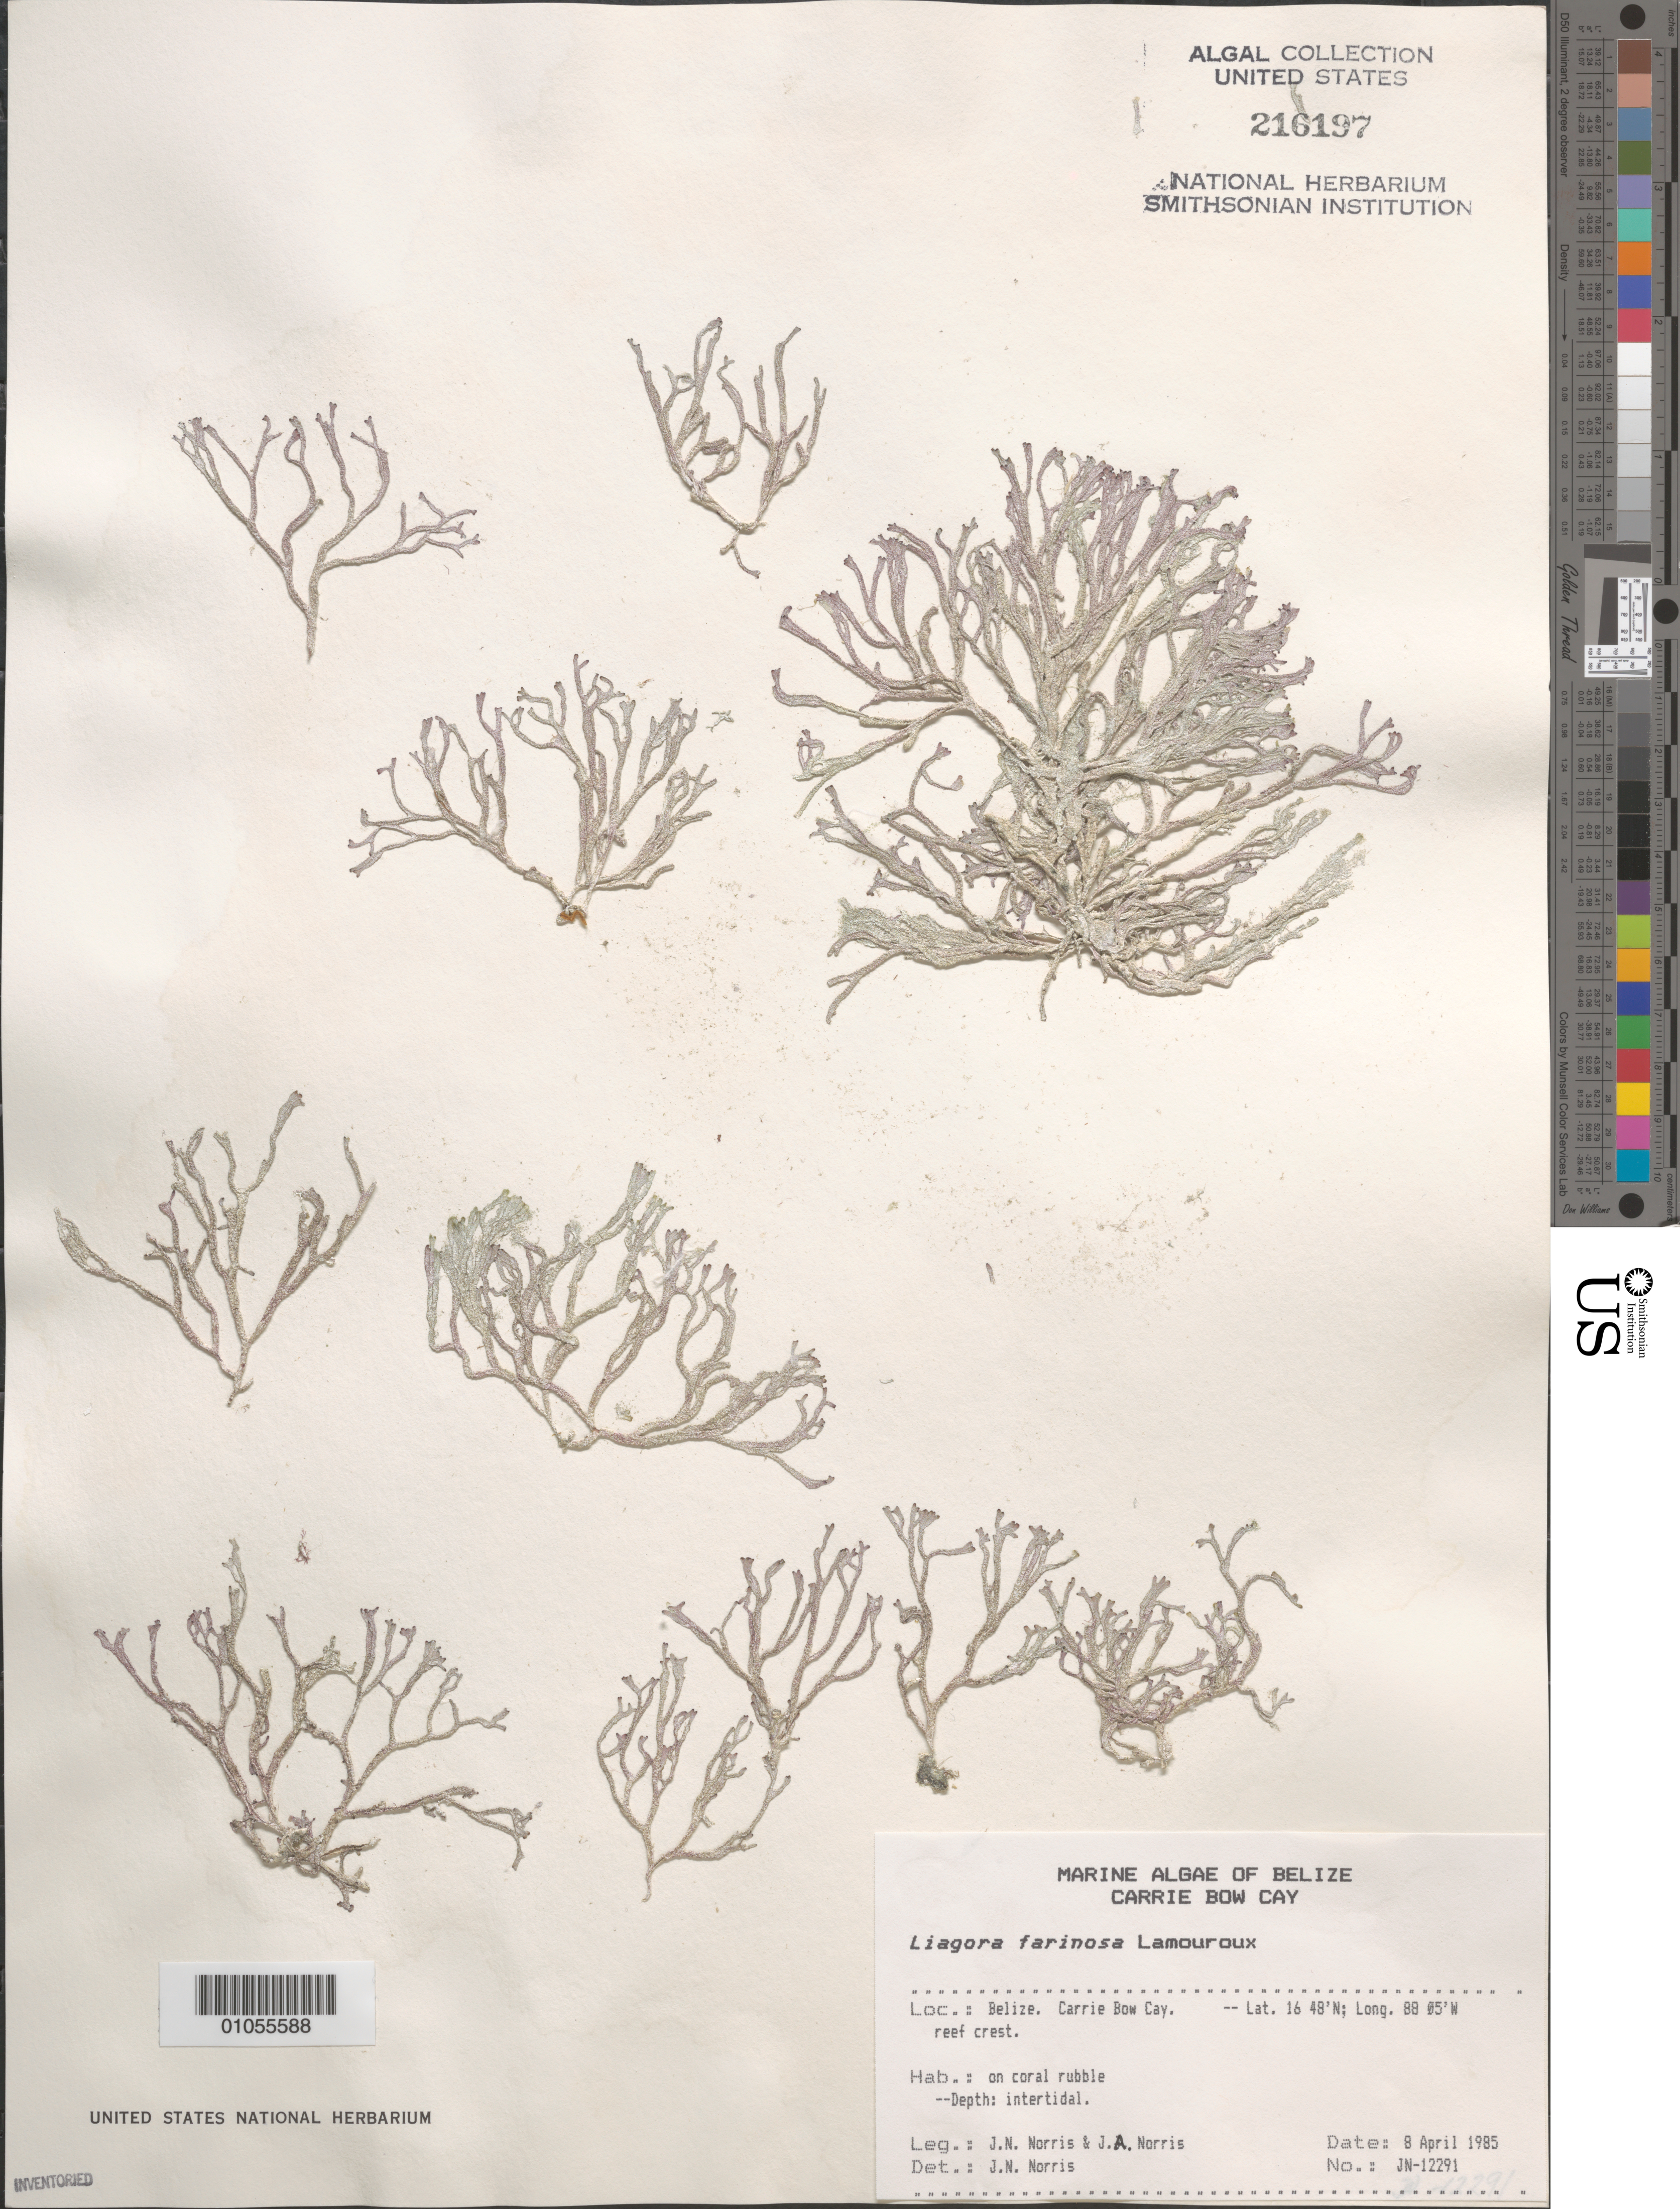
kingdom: Plantae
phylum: Rhodophyta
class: Florideophyceae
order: Nemaliales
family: Liagoraceae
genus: Liagora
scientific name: Liagora farinosa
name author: J.V.Lamouroux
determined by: Norris, James N.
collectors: J. N. Norris & J. A. Norris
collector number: JN-12291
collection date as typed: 08 Apr 1985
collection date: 1985-04-08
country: Belize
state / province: Stann Creek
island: Carrie Bow Cay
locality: Reef crest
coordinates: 16 48'N, 88 05'W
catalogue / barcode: US 216197